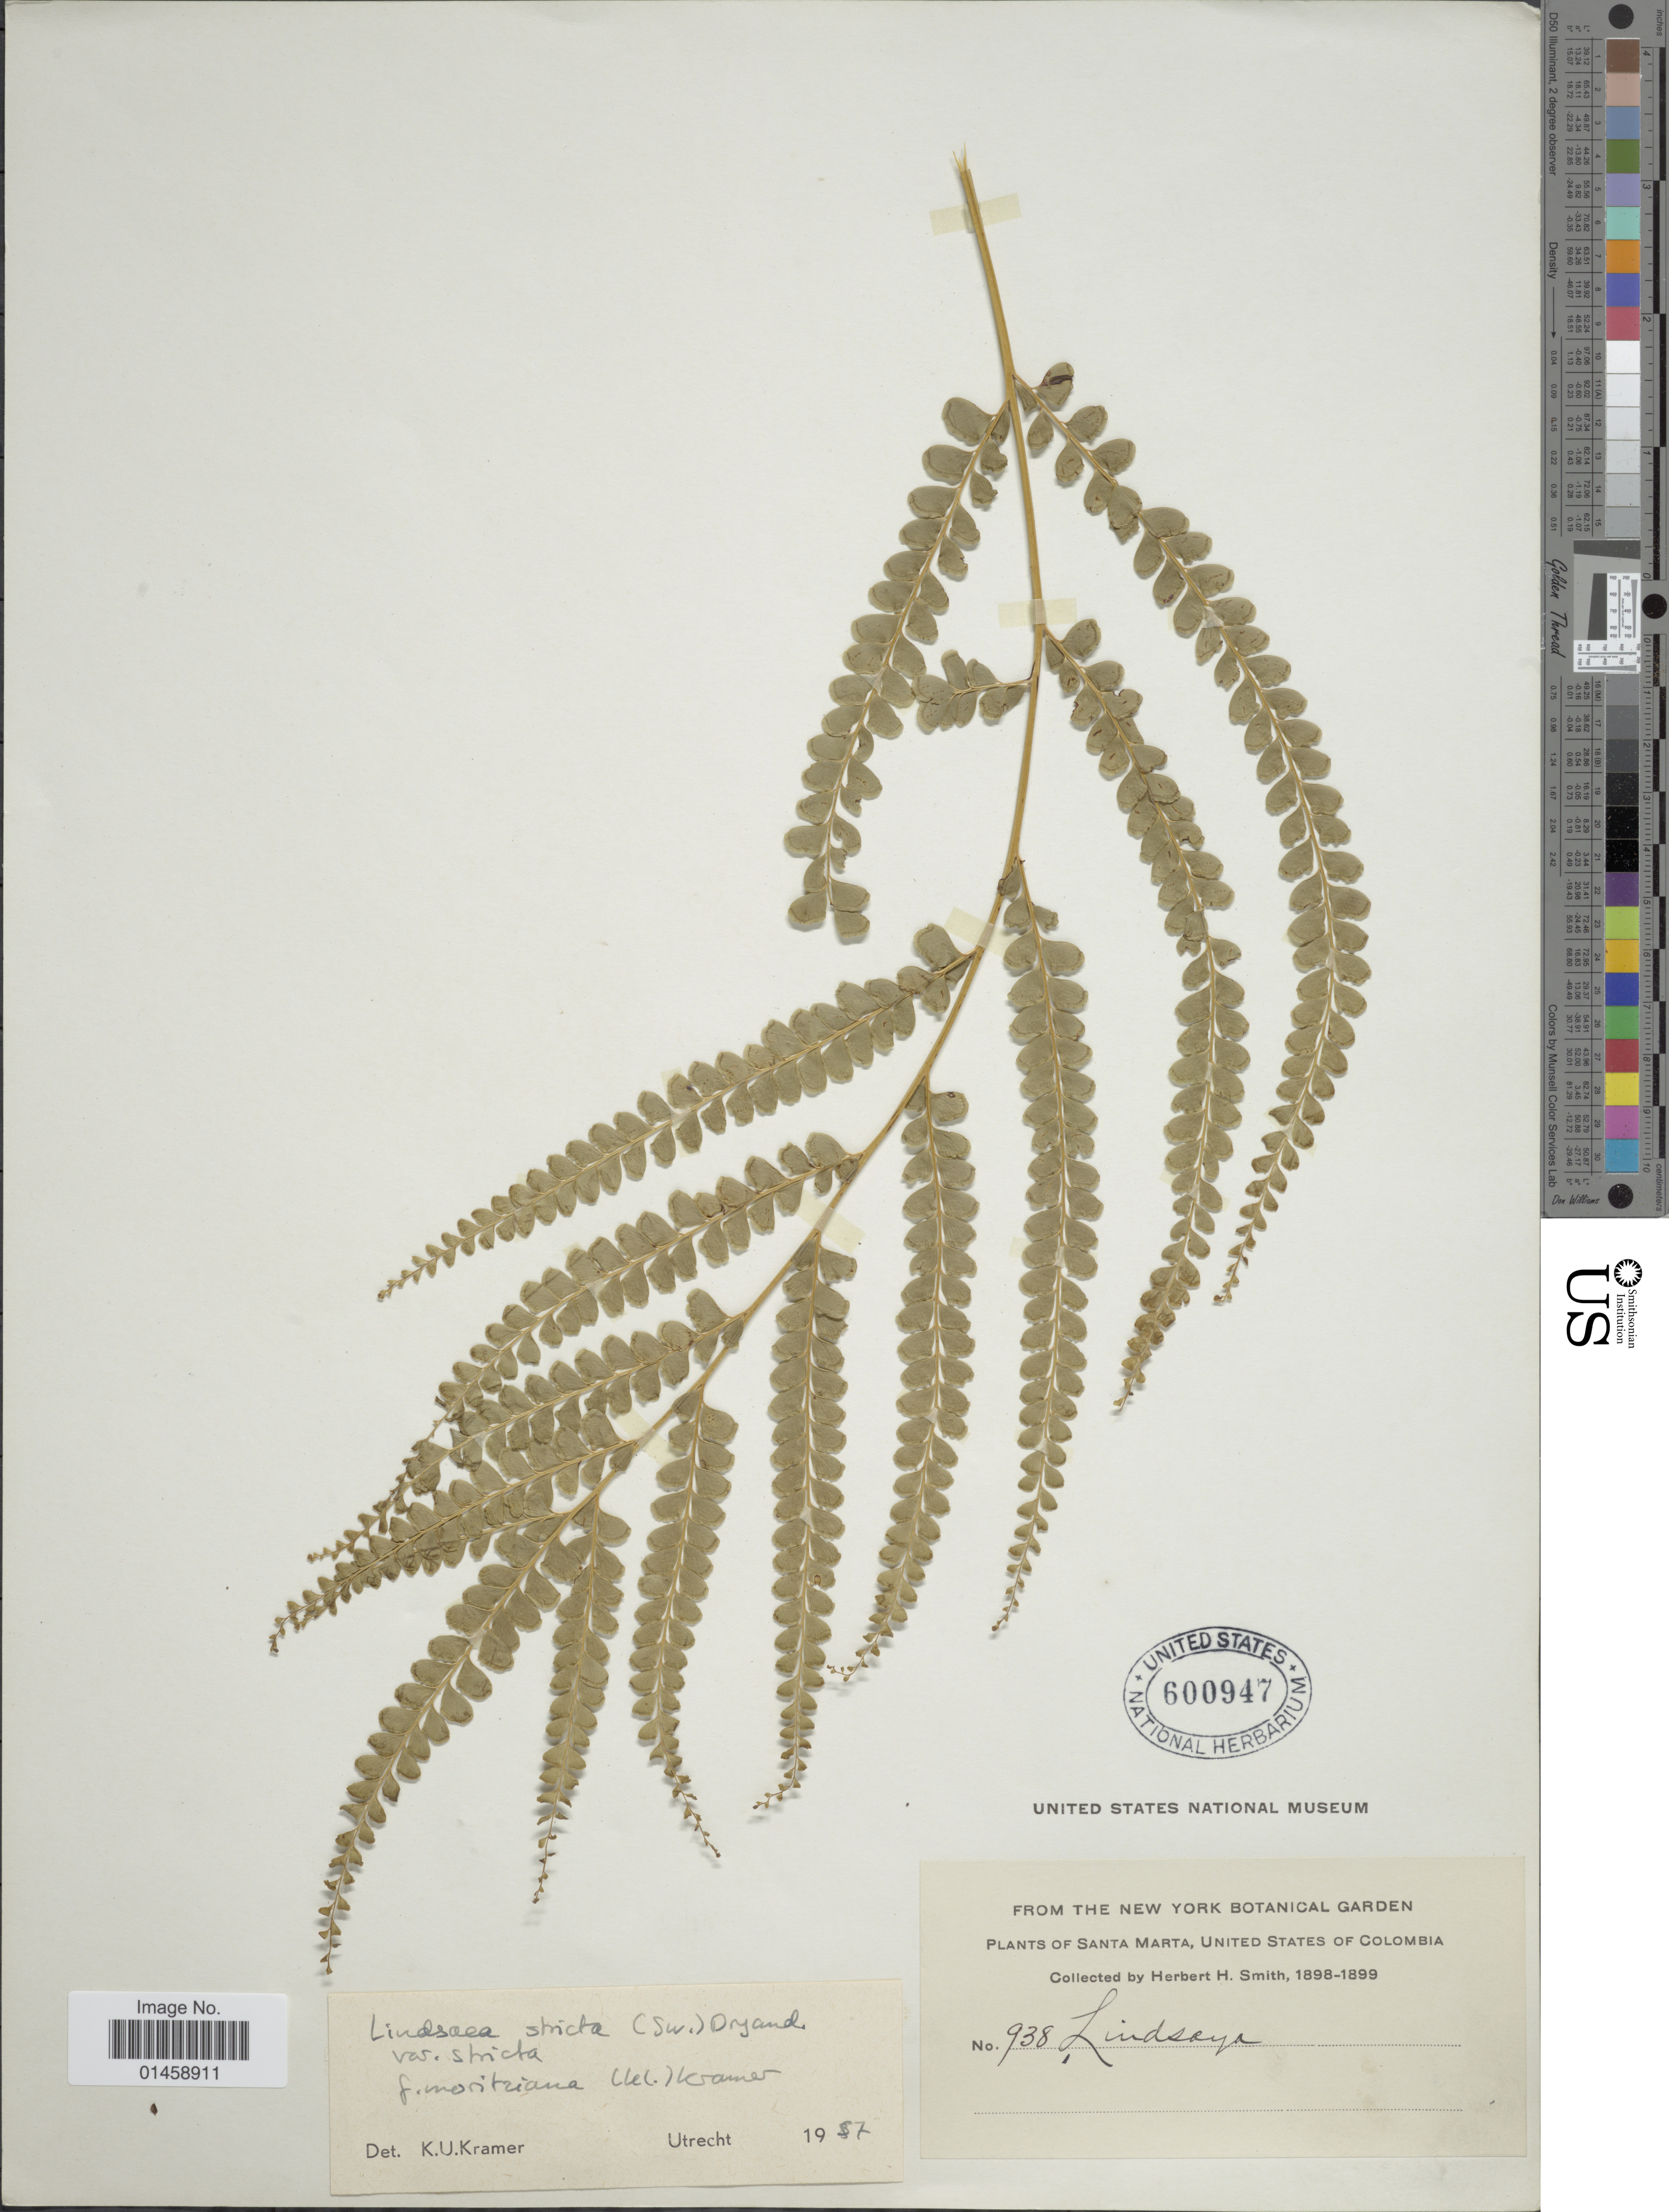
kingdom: Plantae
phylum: Tracheophyta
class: Polypodiopsida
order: Polypodiales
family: Lindsaeaceae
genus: Lindsaea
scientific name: Lindsaea stricta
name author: (Sw.) Dryand.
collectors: Herbert H. Smith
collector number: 938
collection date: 1898/1899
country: Colombia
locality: Santa Marta, United States of Colombia.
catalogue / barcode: US 600947